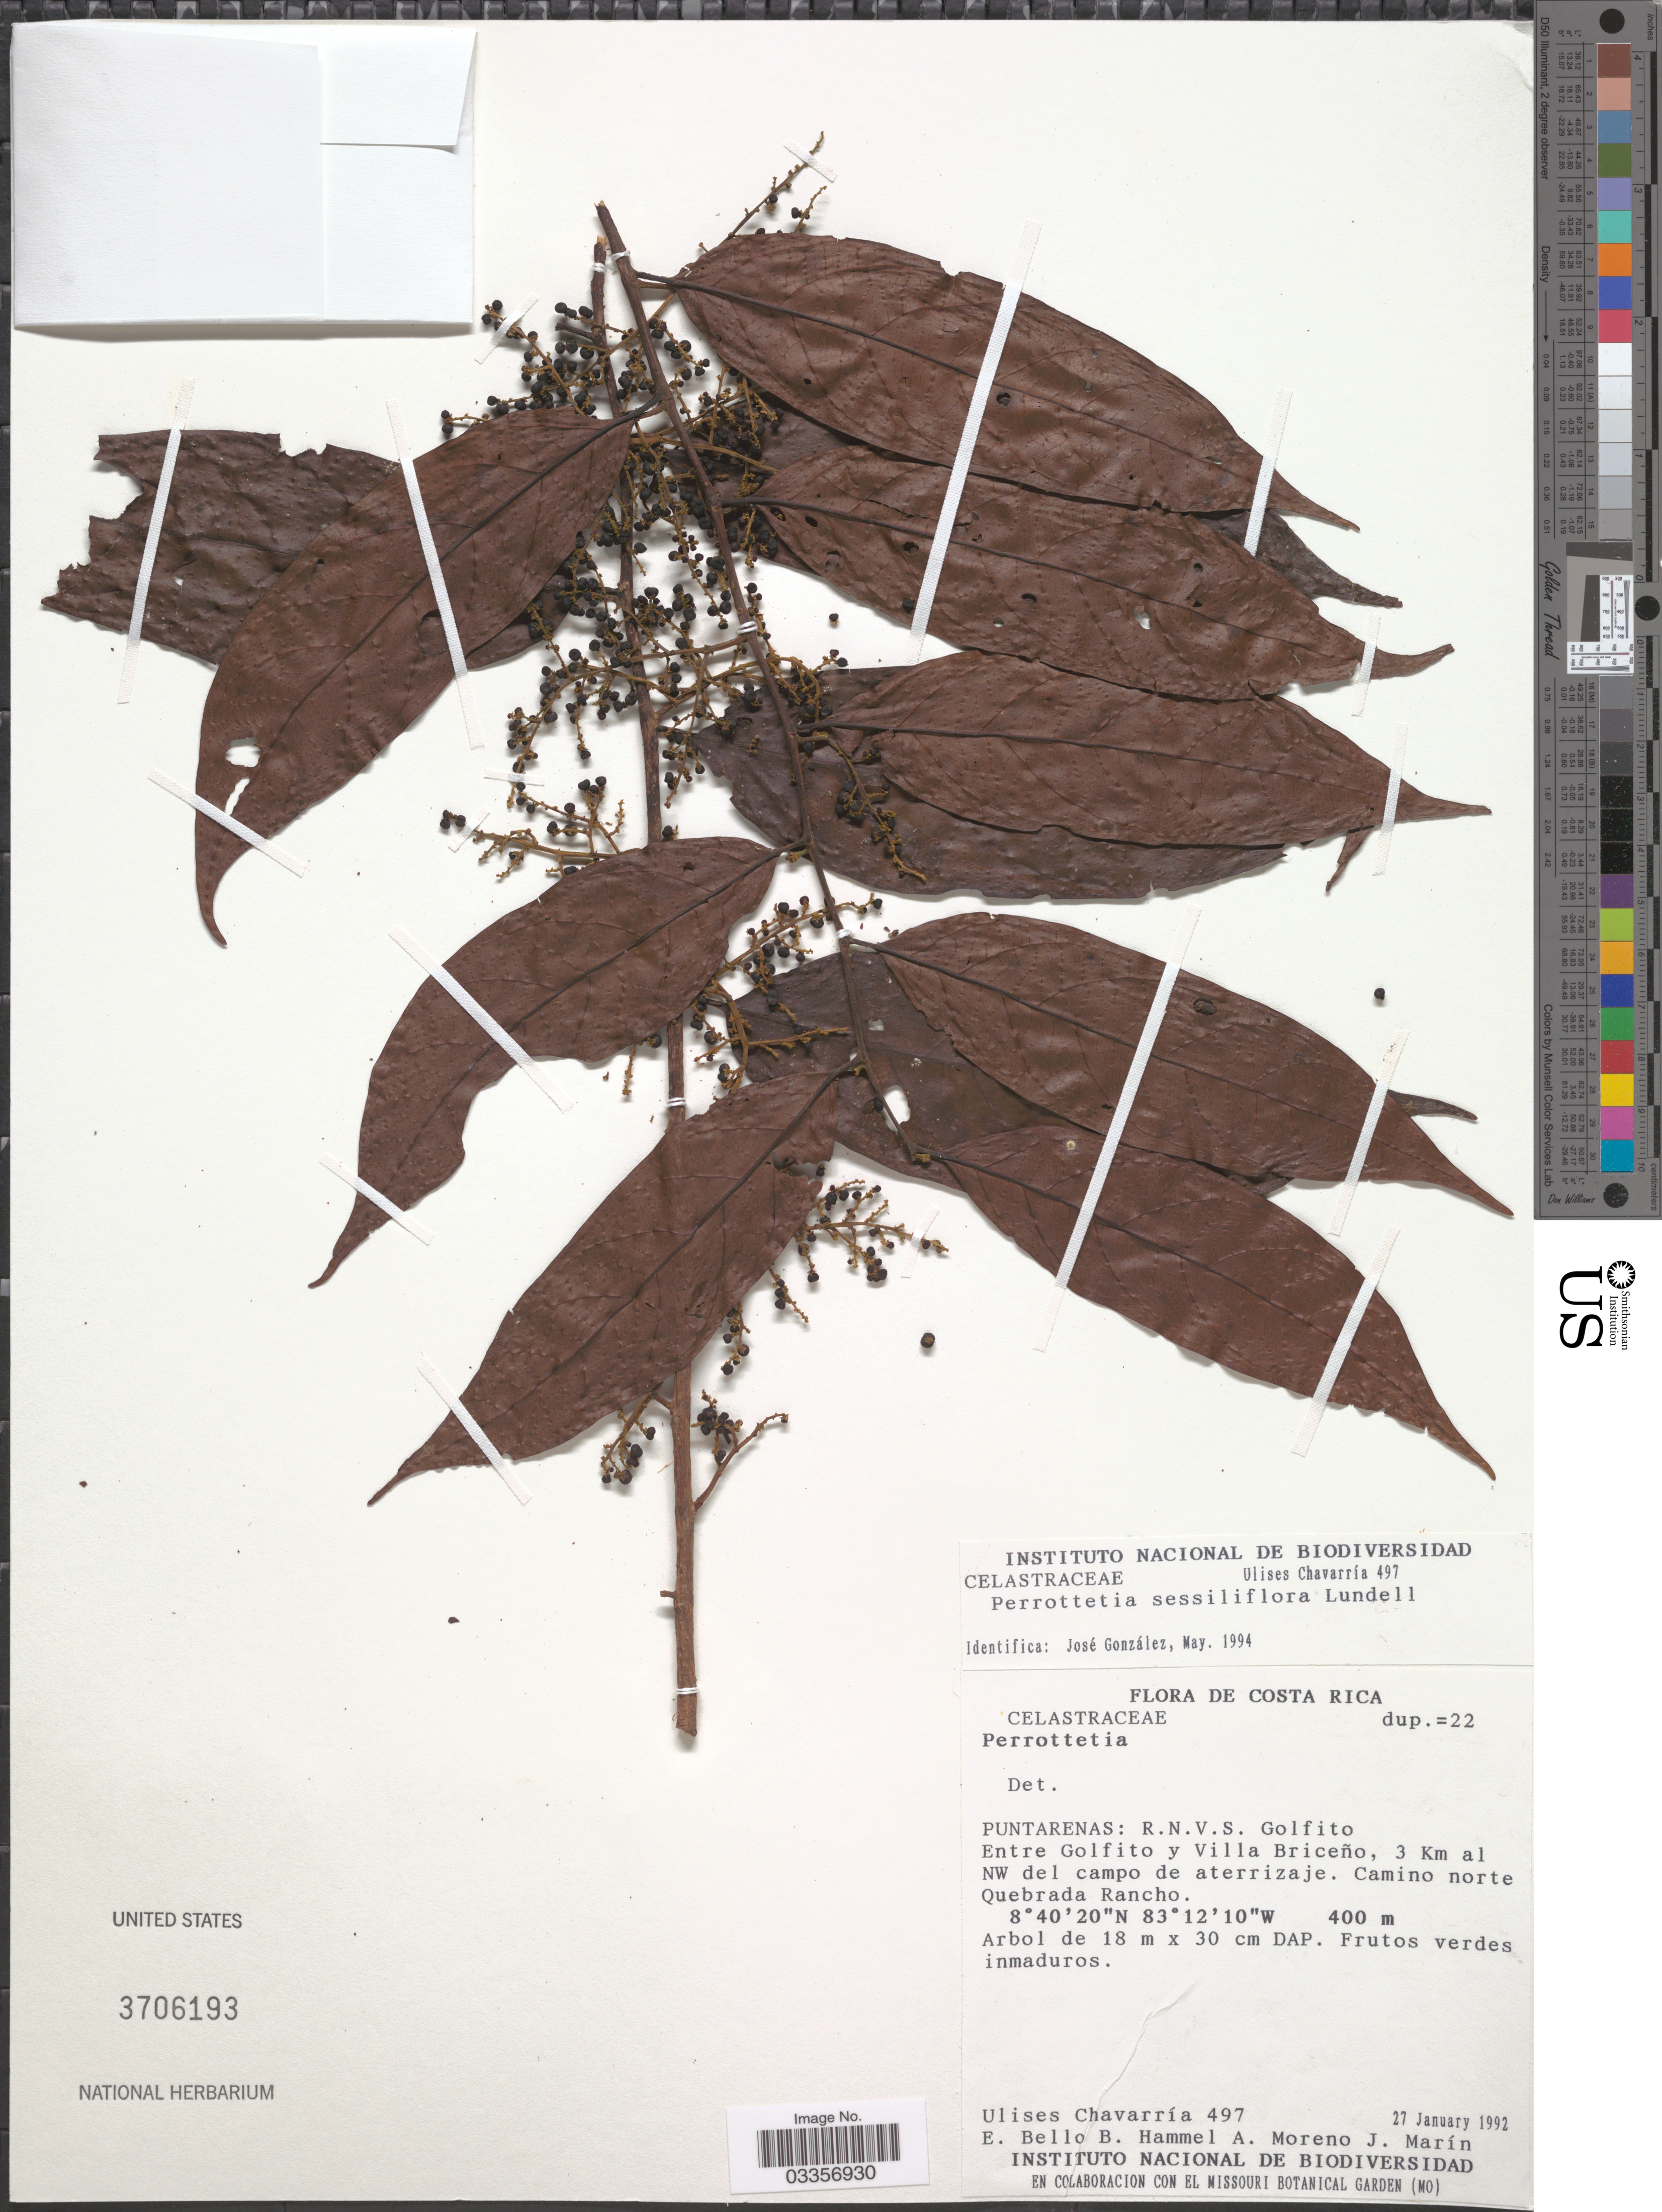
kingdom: Plantae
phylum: Tracheophyta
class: Magnoliopsida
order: Huerteales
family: Dipentodontaceae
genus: Perrottetia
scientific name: Perrottetia sessiliflora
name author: Lundell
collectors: U. Chavarria, E. Bello, B. Hammel, A. Moreno & J. Marín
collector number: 497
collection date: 1992-01-27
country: Costa Rica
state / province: Puntarenas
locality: R.N.V.S. Golfito Entre Golfito y Villa Briceño, 3 Km al NW del campo de aterrizaje. Camino norte Quebrda Rancho.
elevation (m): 400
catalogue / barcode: US 3706193